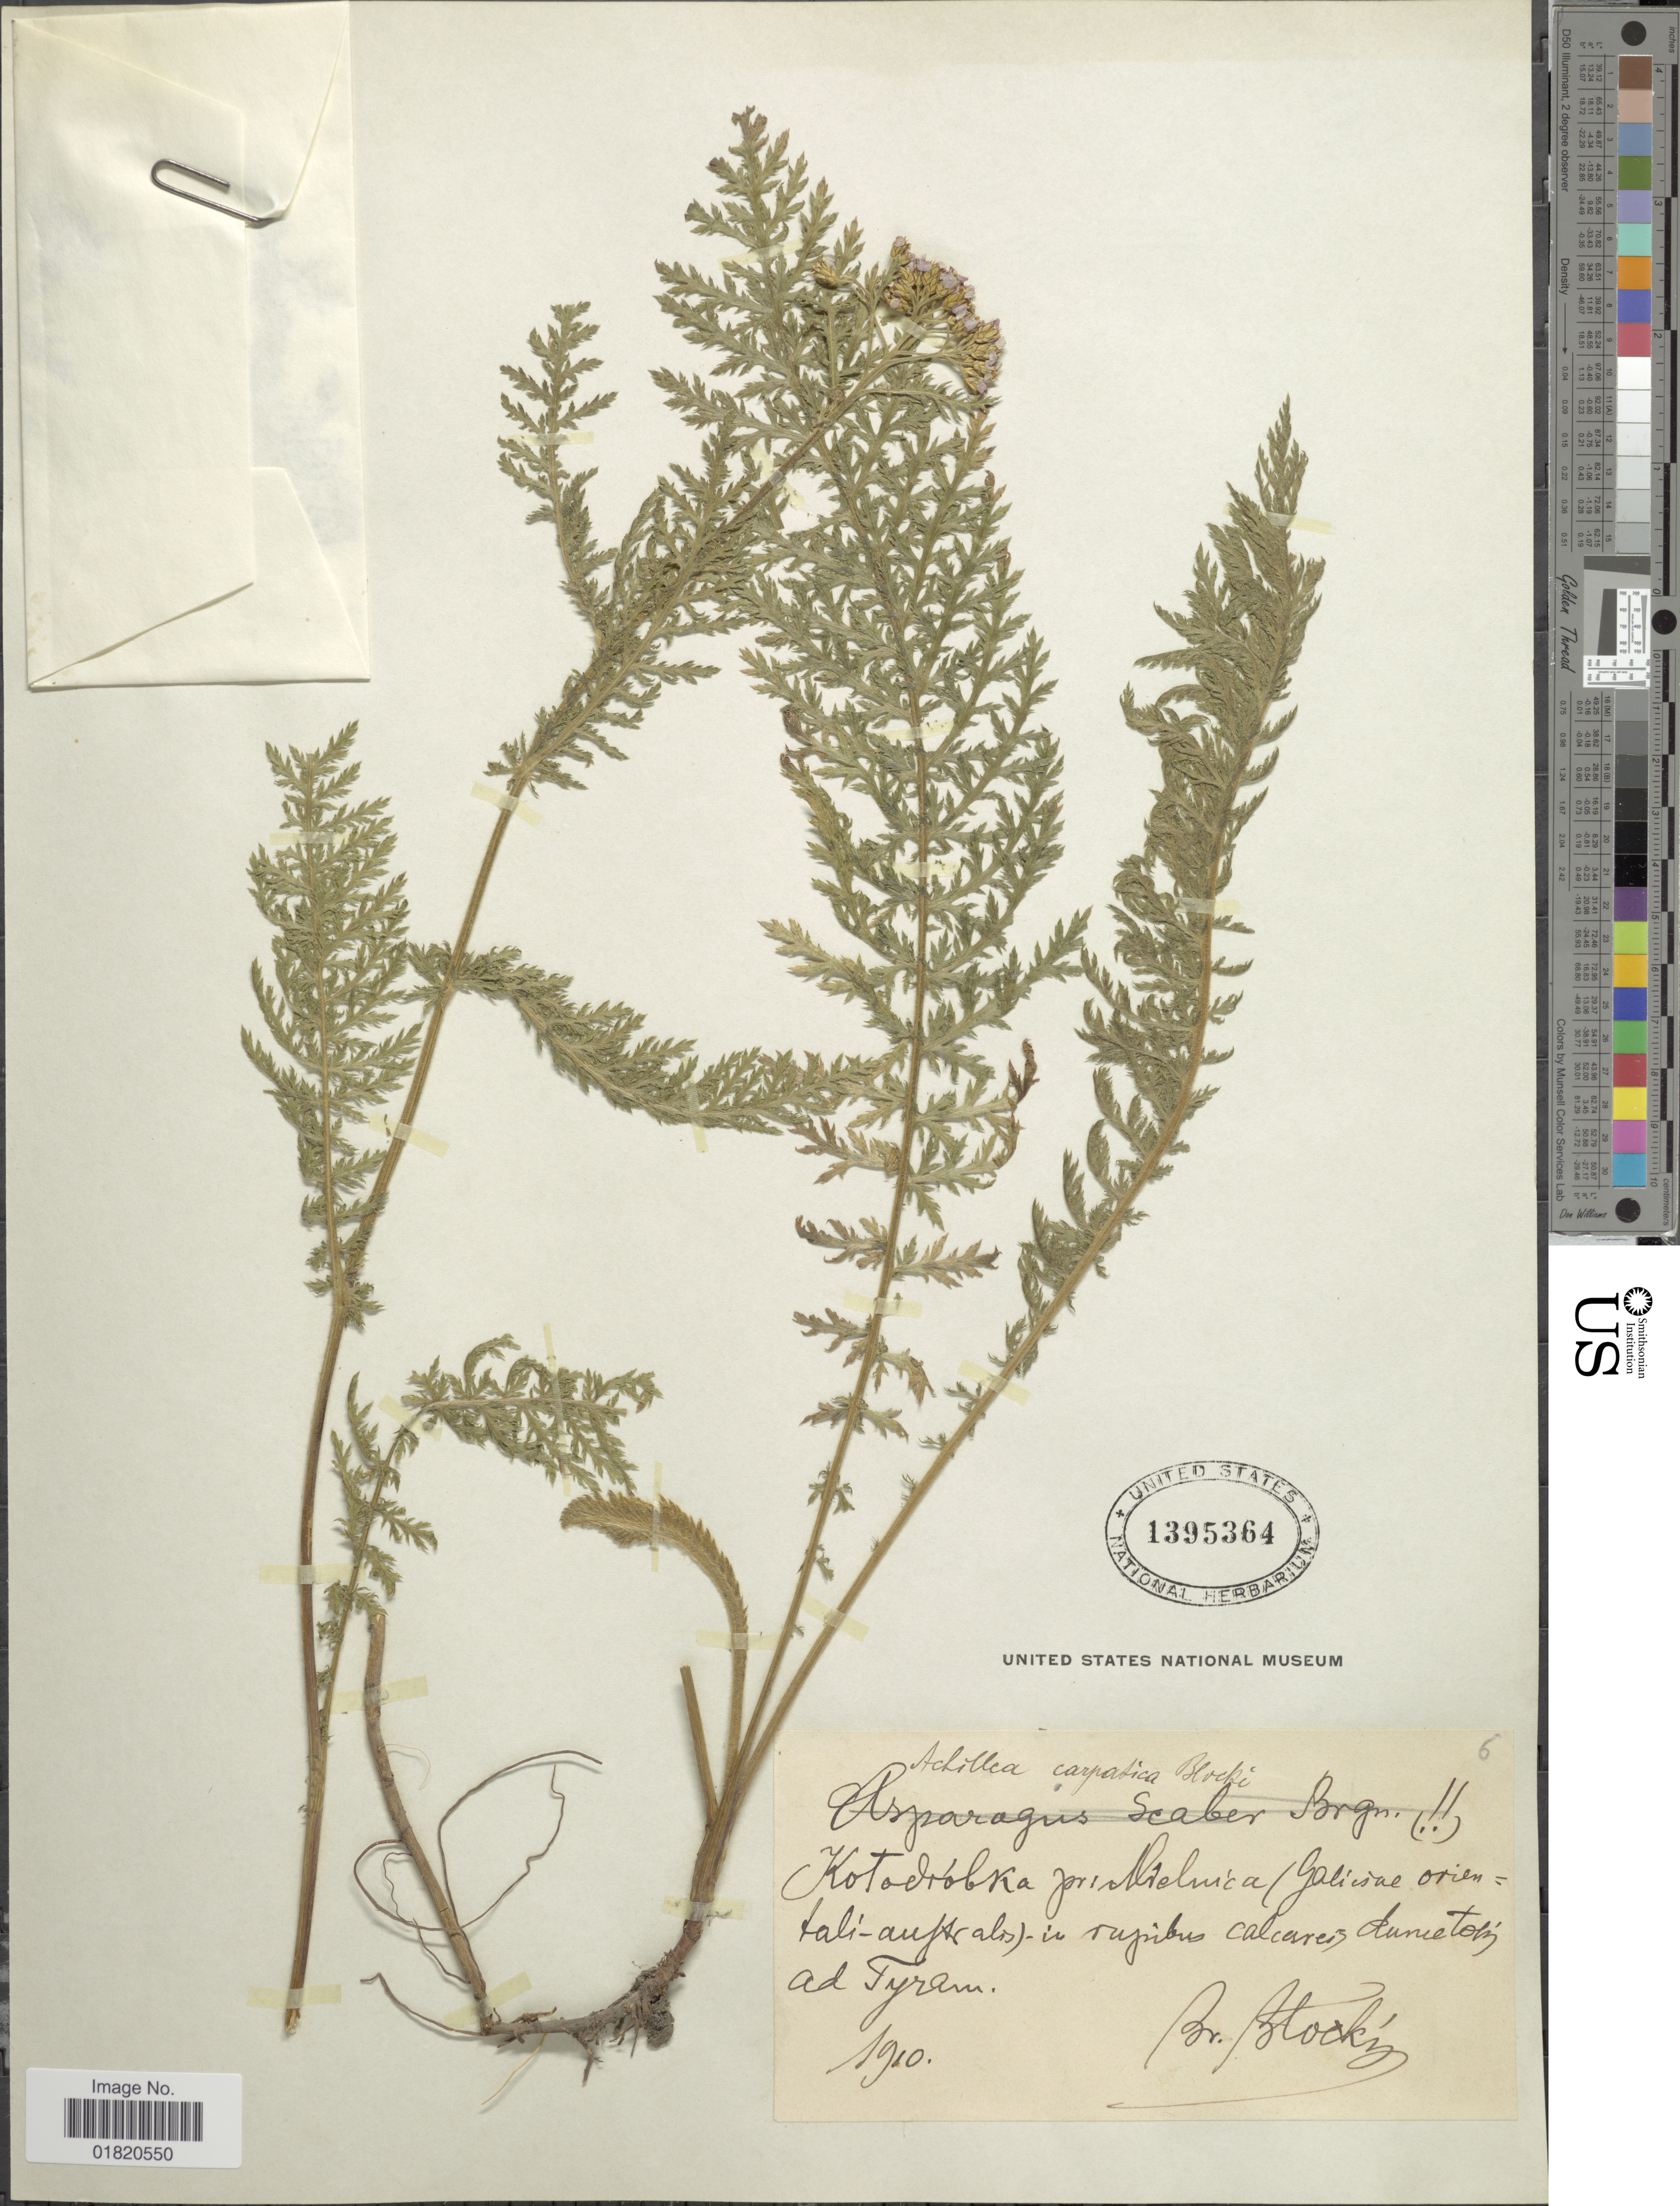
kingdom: Plantae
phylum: Tracheophyta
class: Magnoliopsida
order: Asterales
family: Asteraceae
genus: Achillea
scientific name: Achillea carpatica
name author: Blocki ex Dubovik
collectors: B. Stocking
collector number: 6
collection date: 1910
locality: Kotodrobka pr: Dielnica (Galicsae orientali-australis) - in rujsibus calcares dunieton ad Tyran [interpreted]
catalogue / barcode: US 1395364